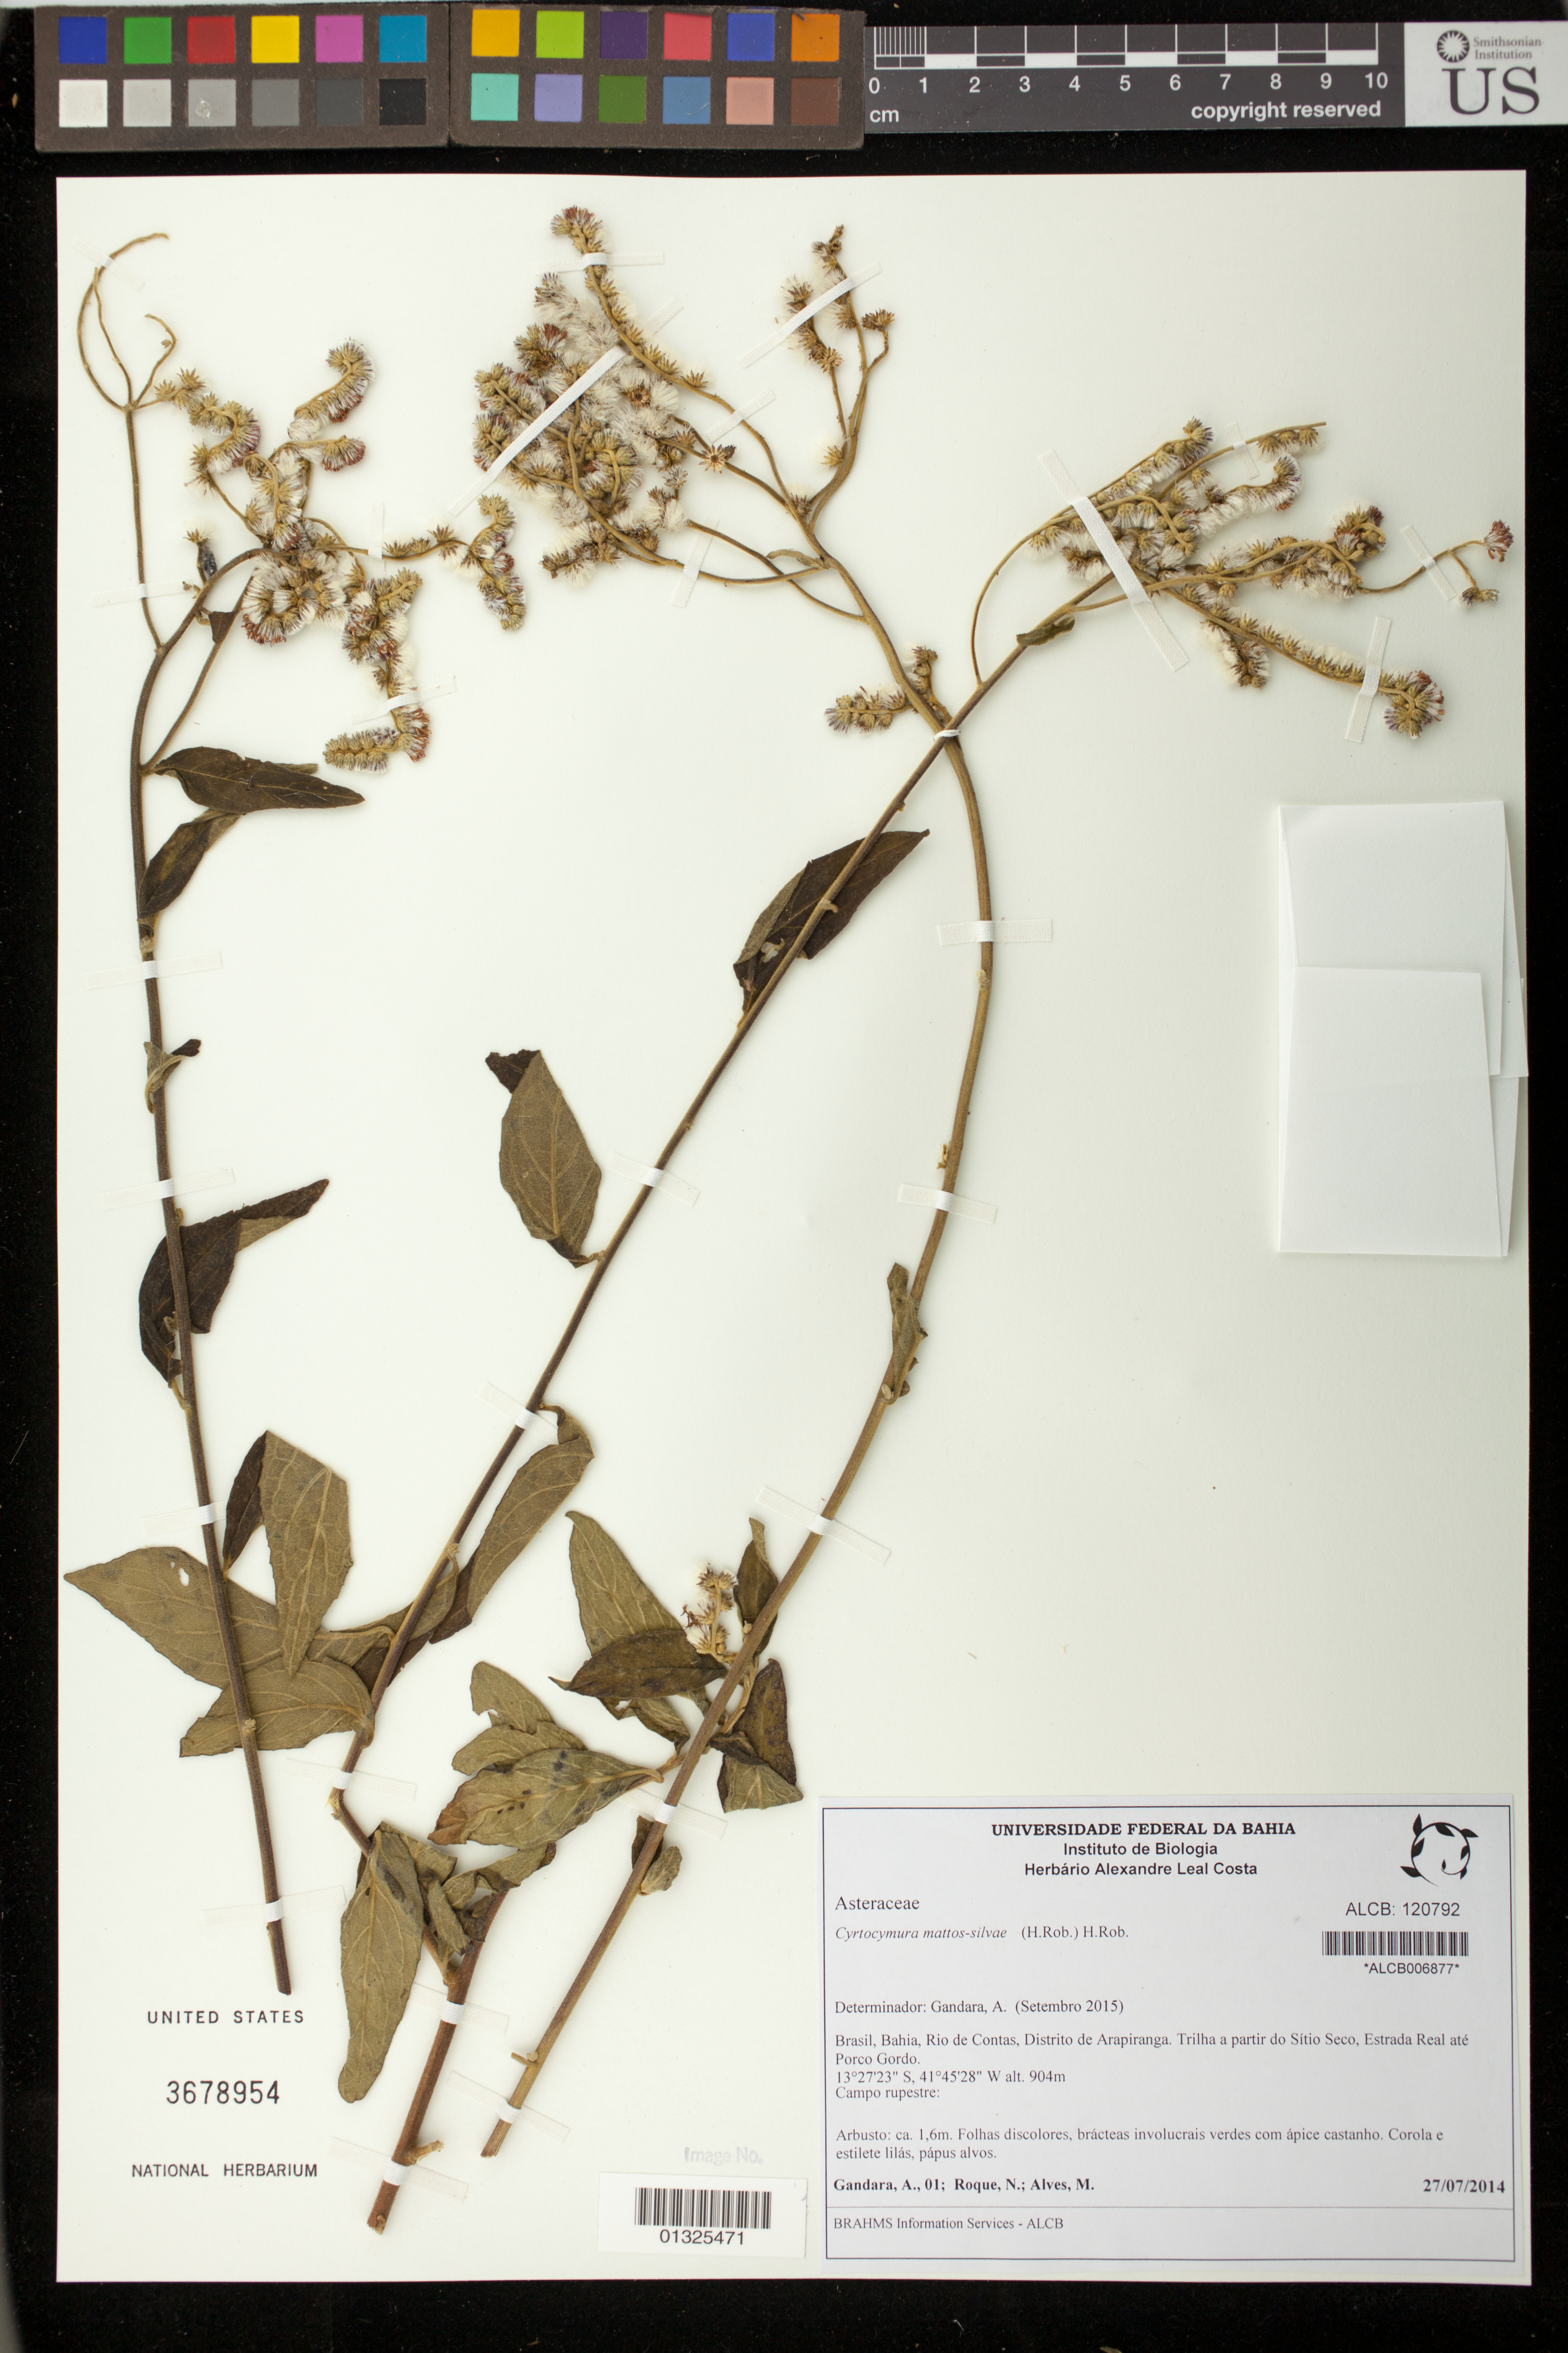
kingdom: Plantae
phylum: Tracheophyta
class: Magnoliopsida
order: Asterales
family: Asteraceae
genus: Cyrtocymura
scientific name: Cyrtocymura mattos-silvae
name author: (H. Rob.) H. Rob.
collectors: A. Gándara, N. Roque & M. Alves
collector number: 1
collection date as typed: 27 July 2014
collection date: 2014-07-27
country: Brazil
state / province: Bahia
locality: Rio de Contas, Distrito de Arapiranga, Trilhas a partir do Sitio Seco, Estrada Real ate Porco Gordo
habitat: Campo rupestre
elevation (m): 904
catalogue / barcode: US 3678954